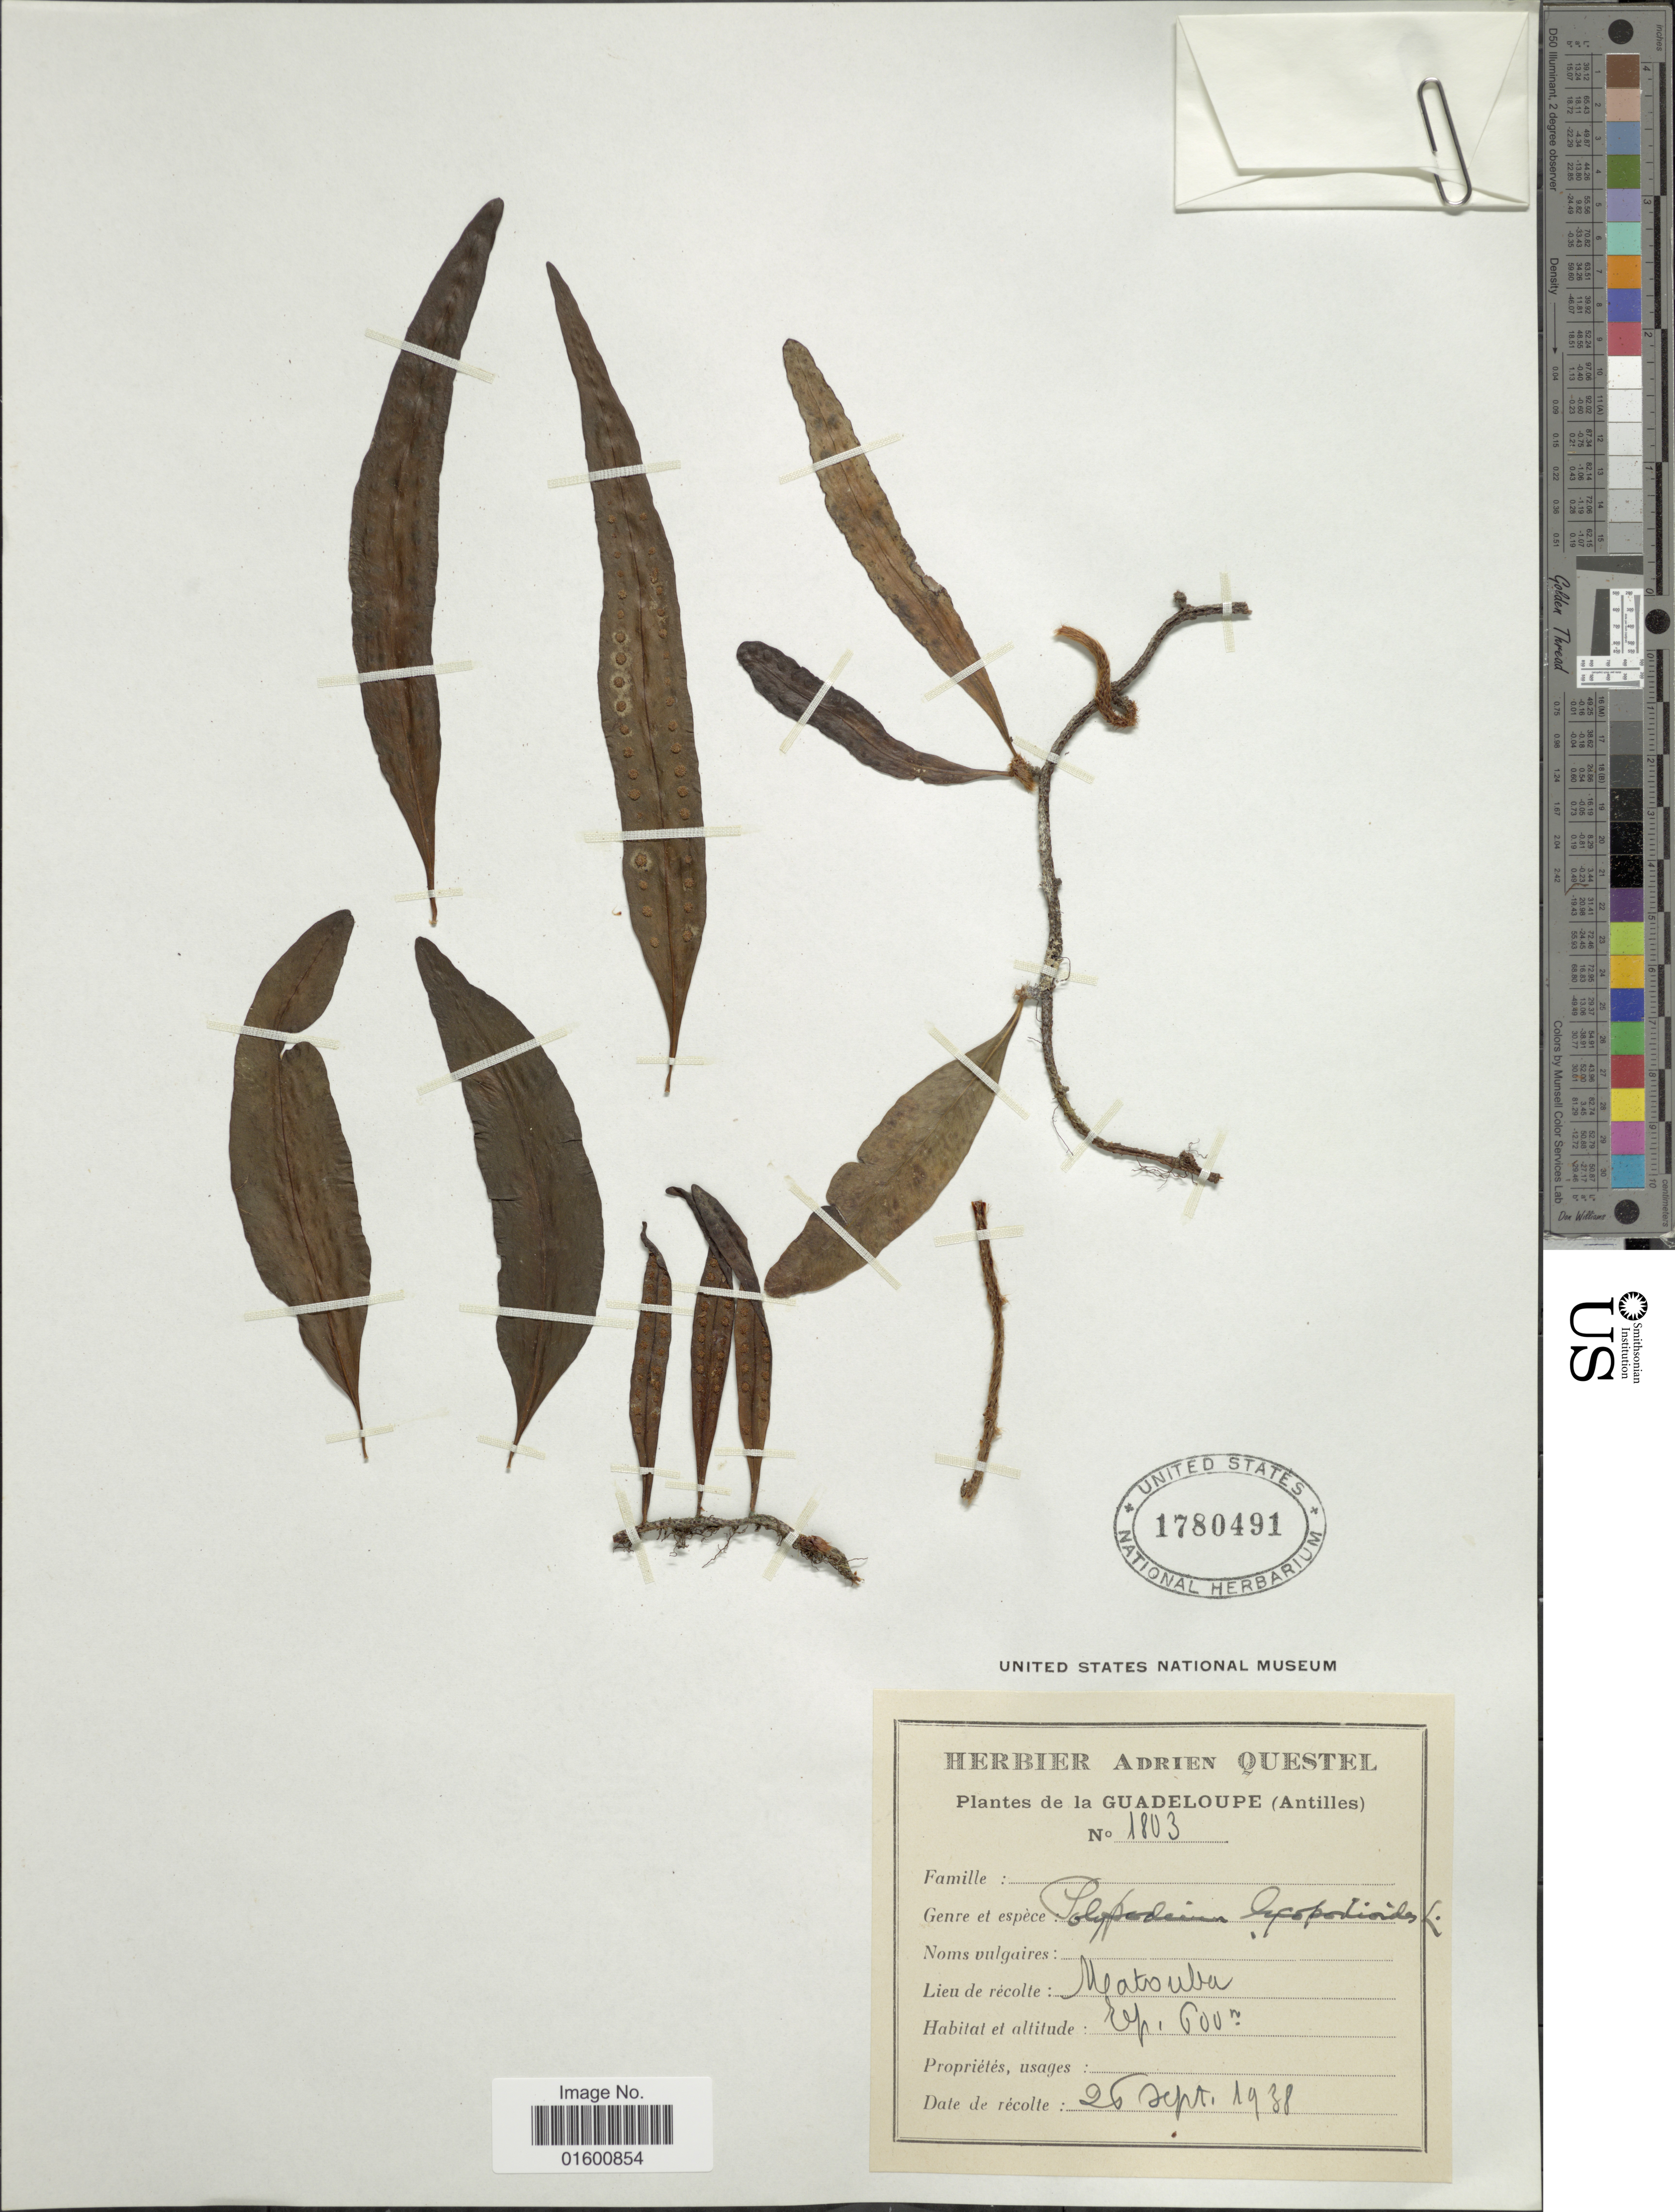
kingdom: Plantae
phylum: Tracheophyta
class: Polypodiopsida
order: Polypodiales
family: Polypodiaceae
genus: Microgramma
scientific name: Microgramma lycopodioides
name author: (L.) Copel.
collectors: ex herb. A. Questal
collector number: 1803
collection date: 1938-09-26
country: Guadeloupe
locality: Guadeloupe (Antilles), Matouba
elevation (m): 600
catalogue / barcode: US 1780491